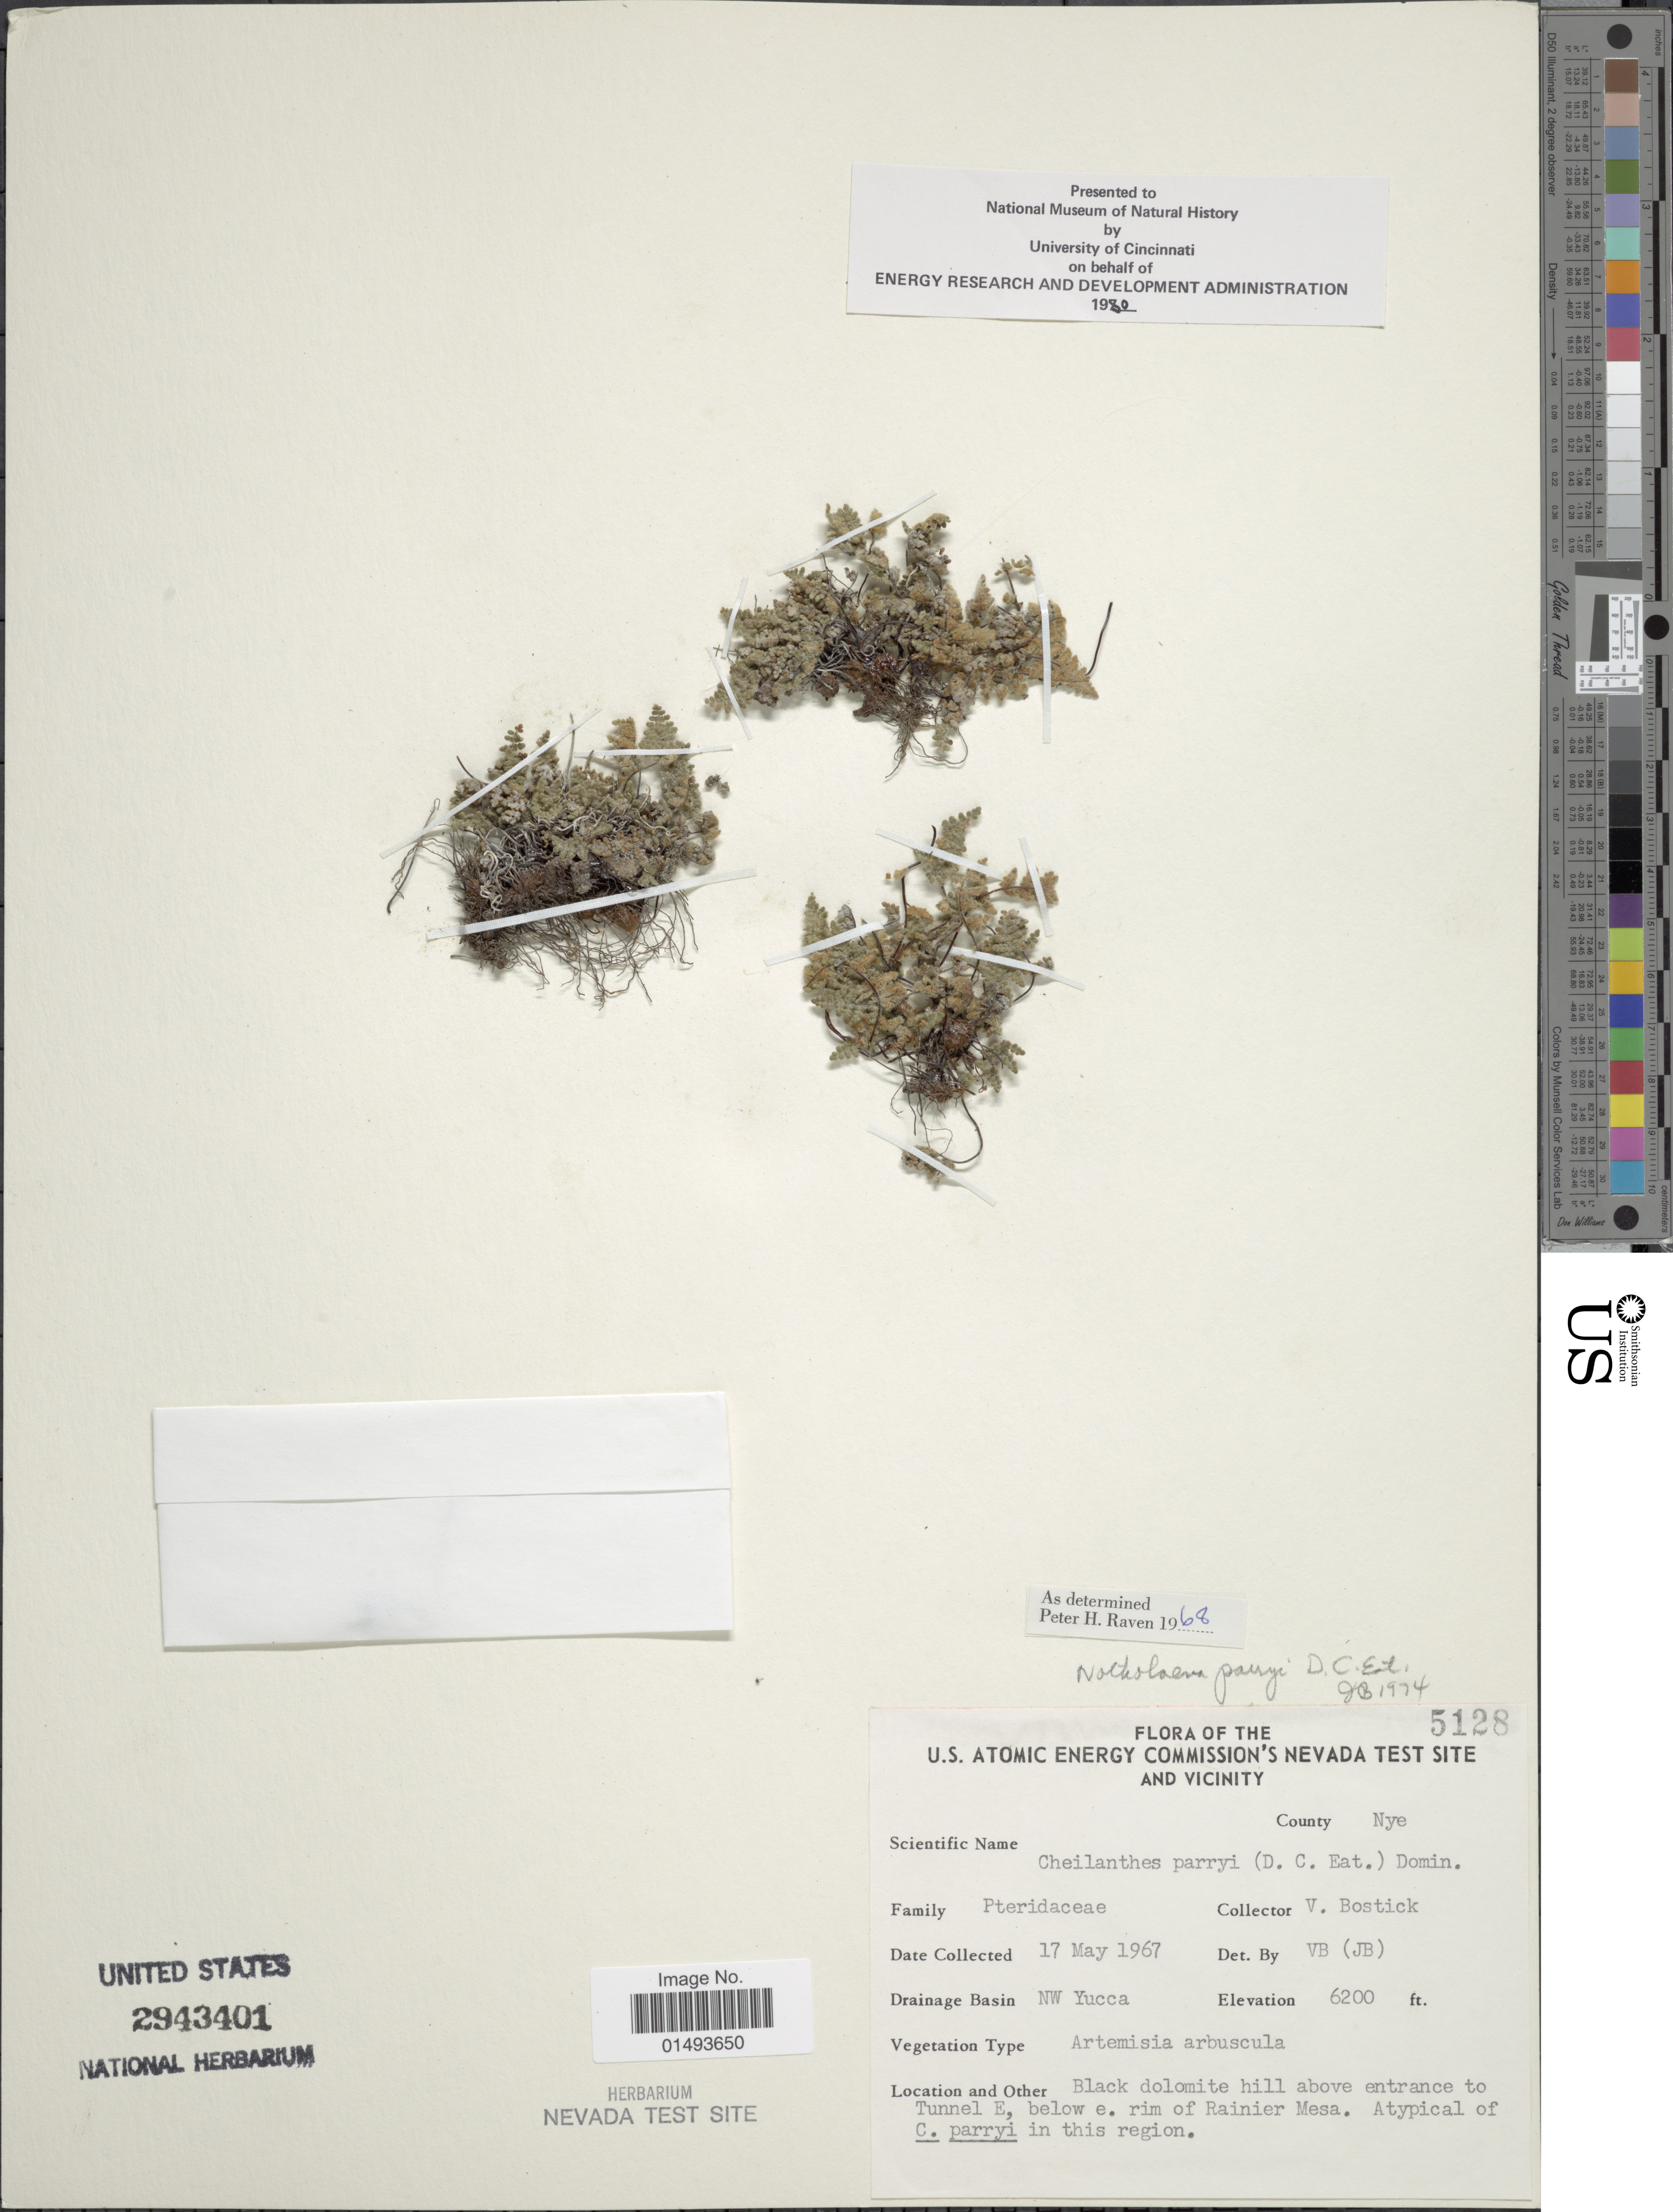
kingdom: Plantae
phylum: Tracheophyta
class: Polypodiopsida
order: Polypodiales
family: Pteridaceae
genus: Myriopteris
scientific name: Myriopteris parryi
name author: (D.C. Eaton) Grusz & Windham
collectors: V. Bostick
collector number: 5128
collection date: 1967-05-17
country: United States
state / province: Nevada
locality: Flora of the U.S. Atomic Energy Commission's Nevada Test Site and Vicinity, Black dolomite hill above entrance to Tunne; E, below e. rim of Rainier Mesa. Atypical of C. parryi in this region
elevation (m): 1890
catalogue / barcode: US 2943401